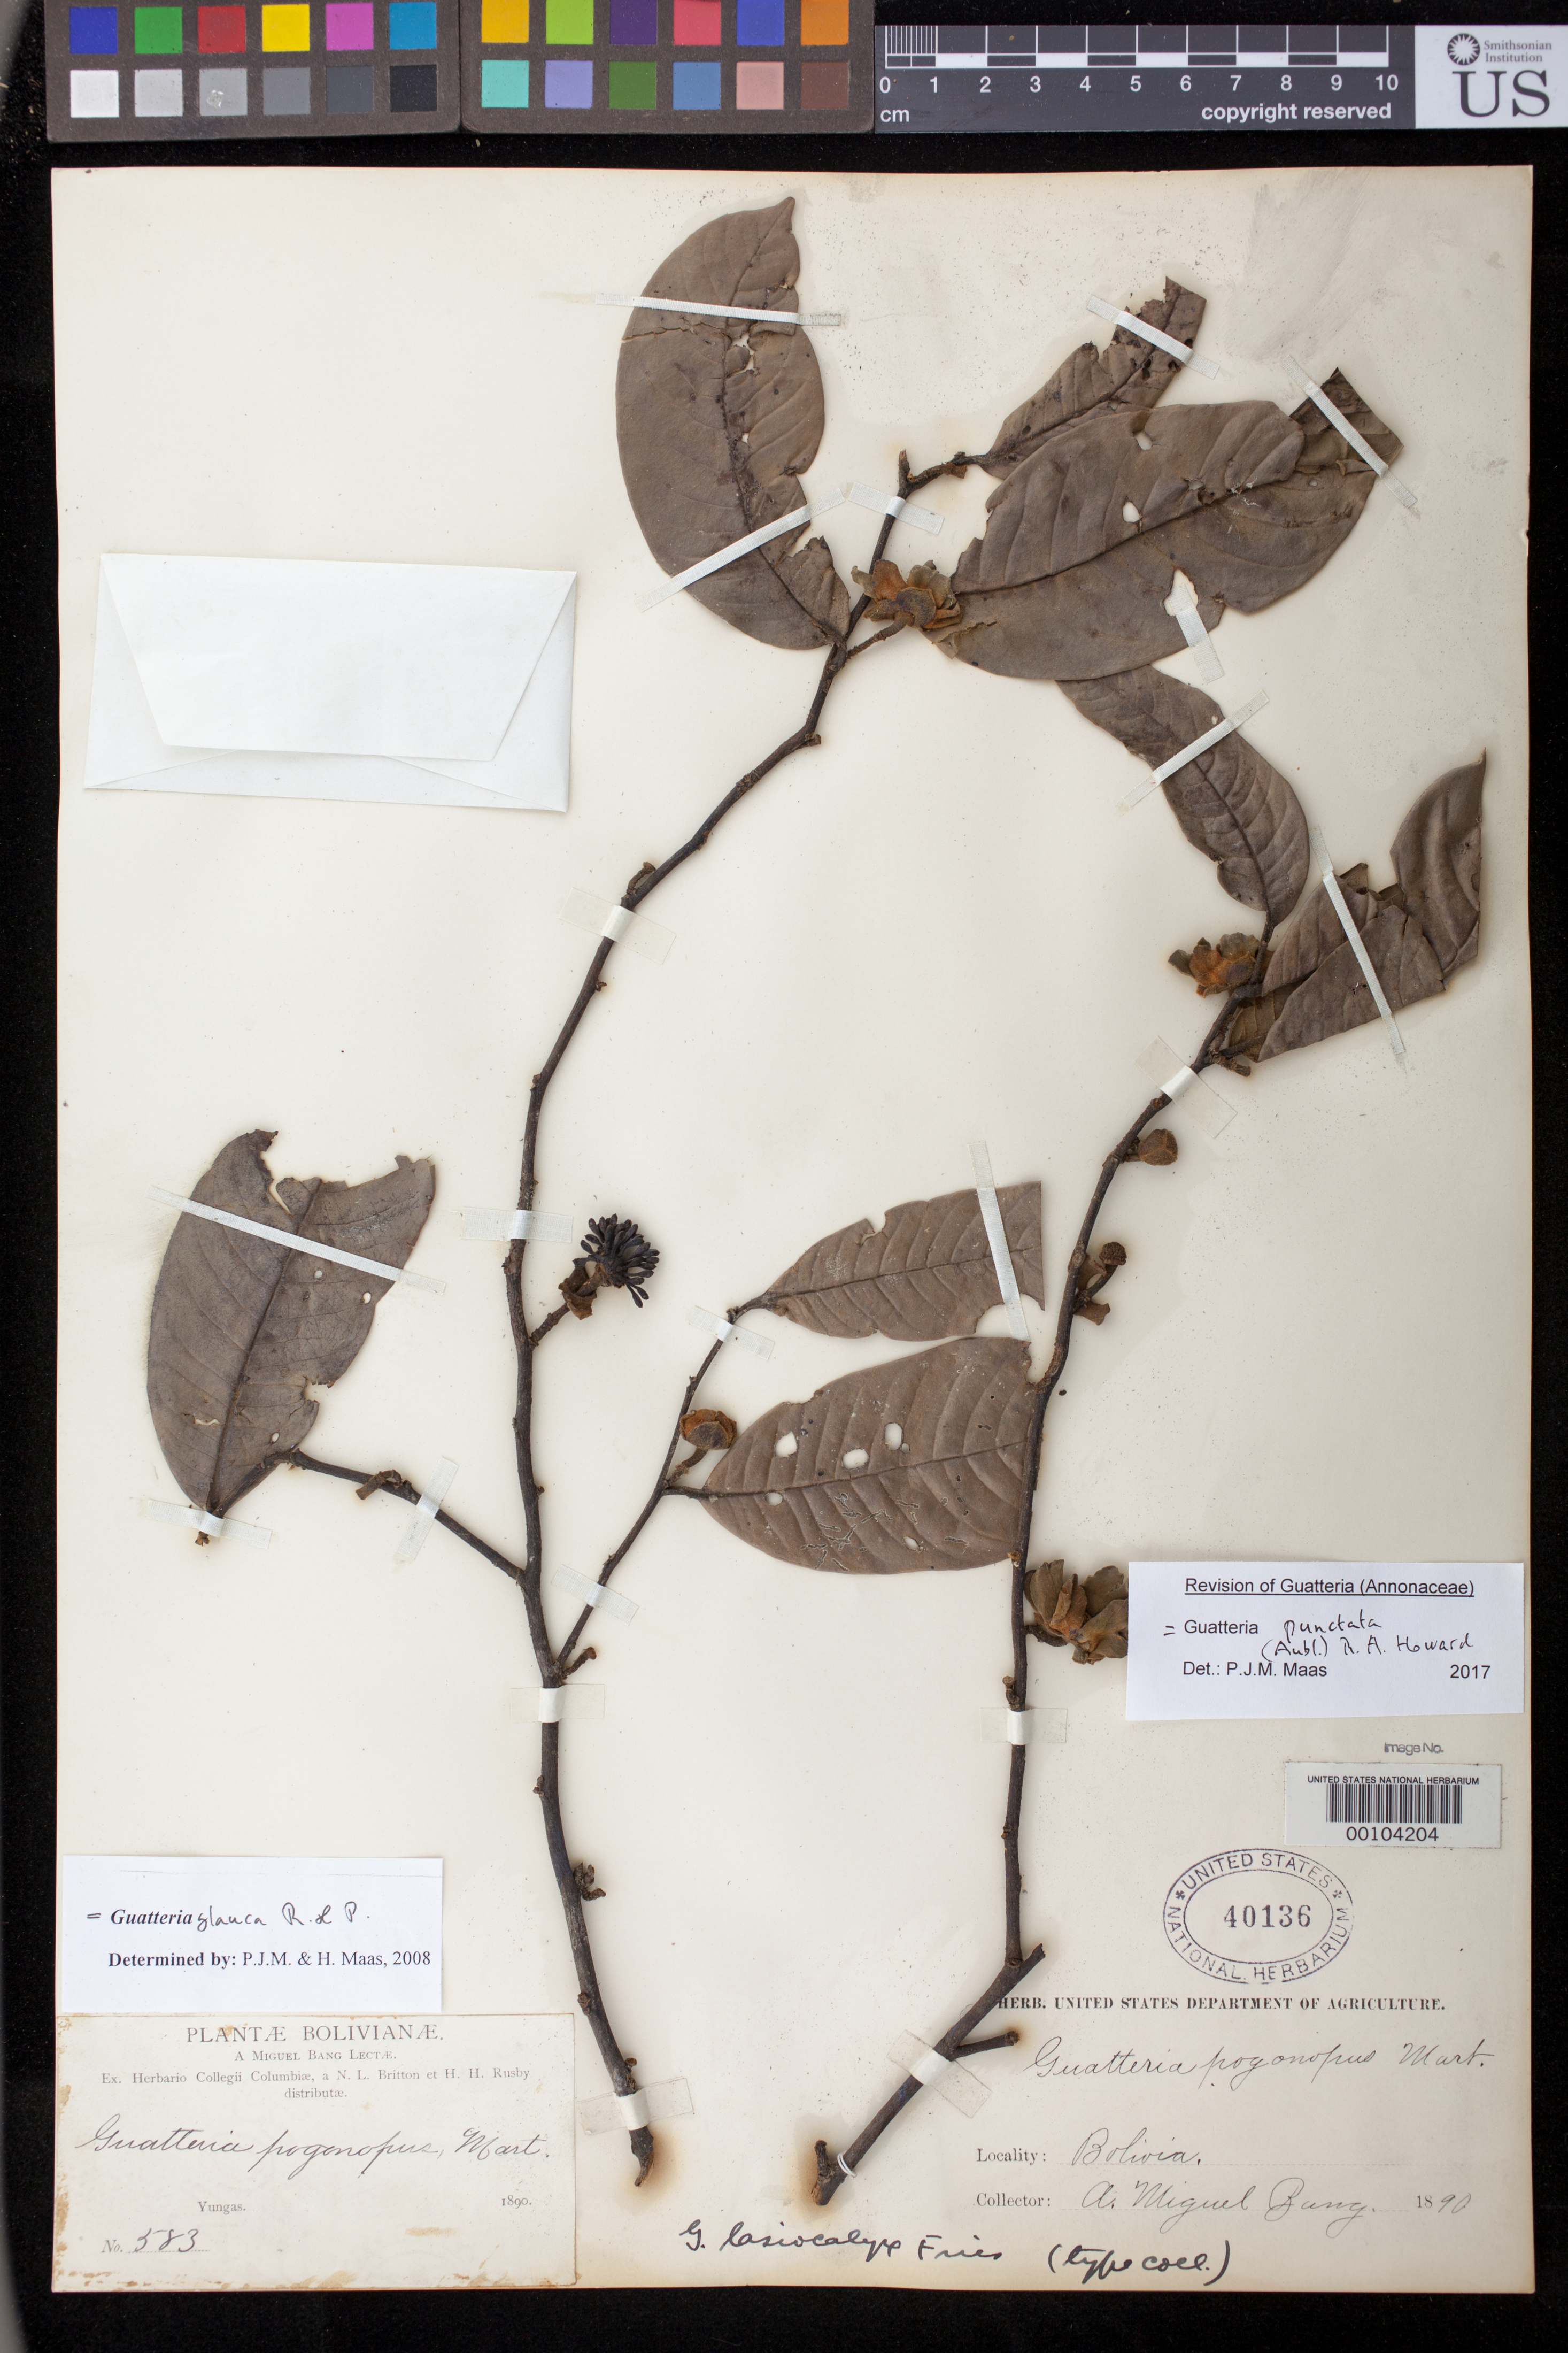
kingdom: Plantae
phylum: Tracheophyta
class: Magnoliopsida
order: Magnoliales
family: Annonaceae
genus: Guatteria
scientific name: Guatteria lasiocalyx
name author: R.E. Fr.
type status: Isotype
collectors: M. Bang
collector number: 583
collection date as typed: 1890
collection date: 1890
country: Bolivia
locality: Yungas.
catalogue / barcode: US 40136